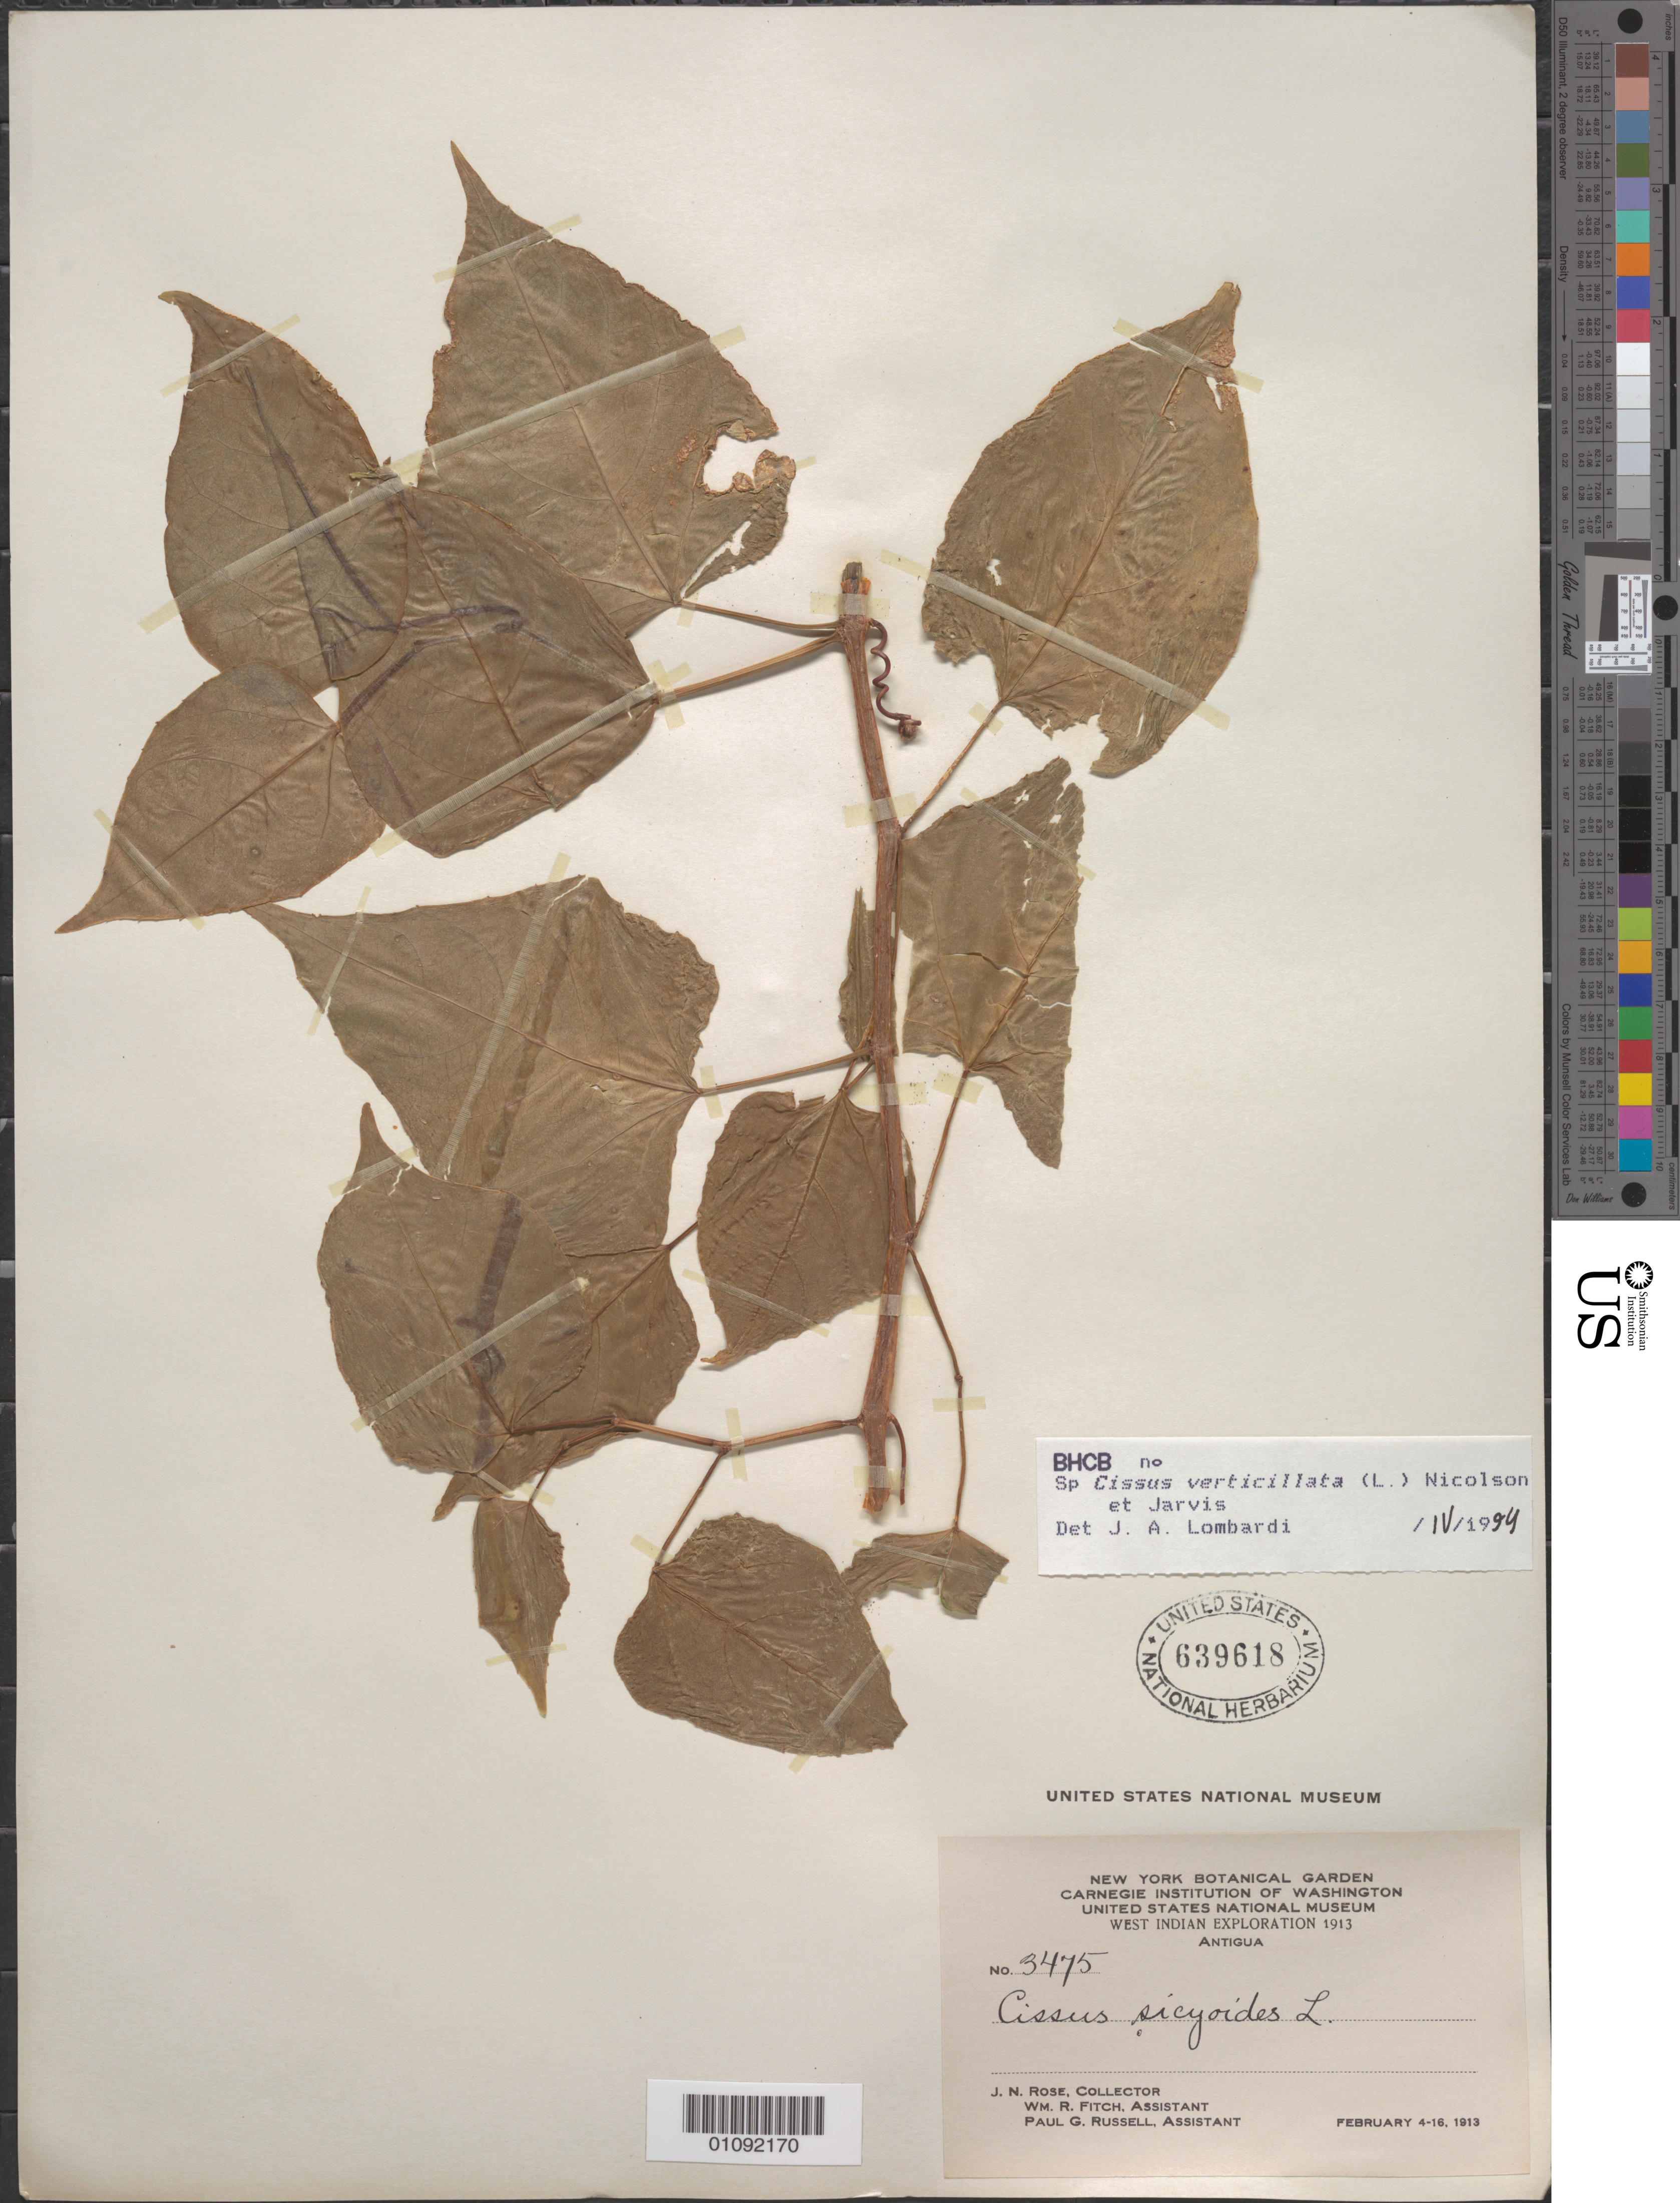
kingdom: Plantae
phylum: Tracheophyta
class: Magnoliopsida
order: Vitales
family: Vitaceae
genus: Cissus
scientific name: Cissus verticillata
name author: (L.) Nicolson & C.E. Jarvis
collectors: J. N. Rose, W. R. Fitch & P. G. Russell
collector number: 3475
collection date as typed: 04 Feb 1913 to 16 Feb 1913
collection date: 1913-02-04/1913-02-16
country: Antigua and Barbuda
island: Antigua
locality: Antigua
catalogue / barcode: US 639618